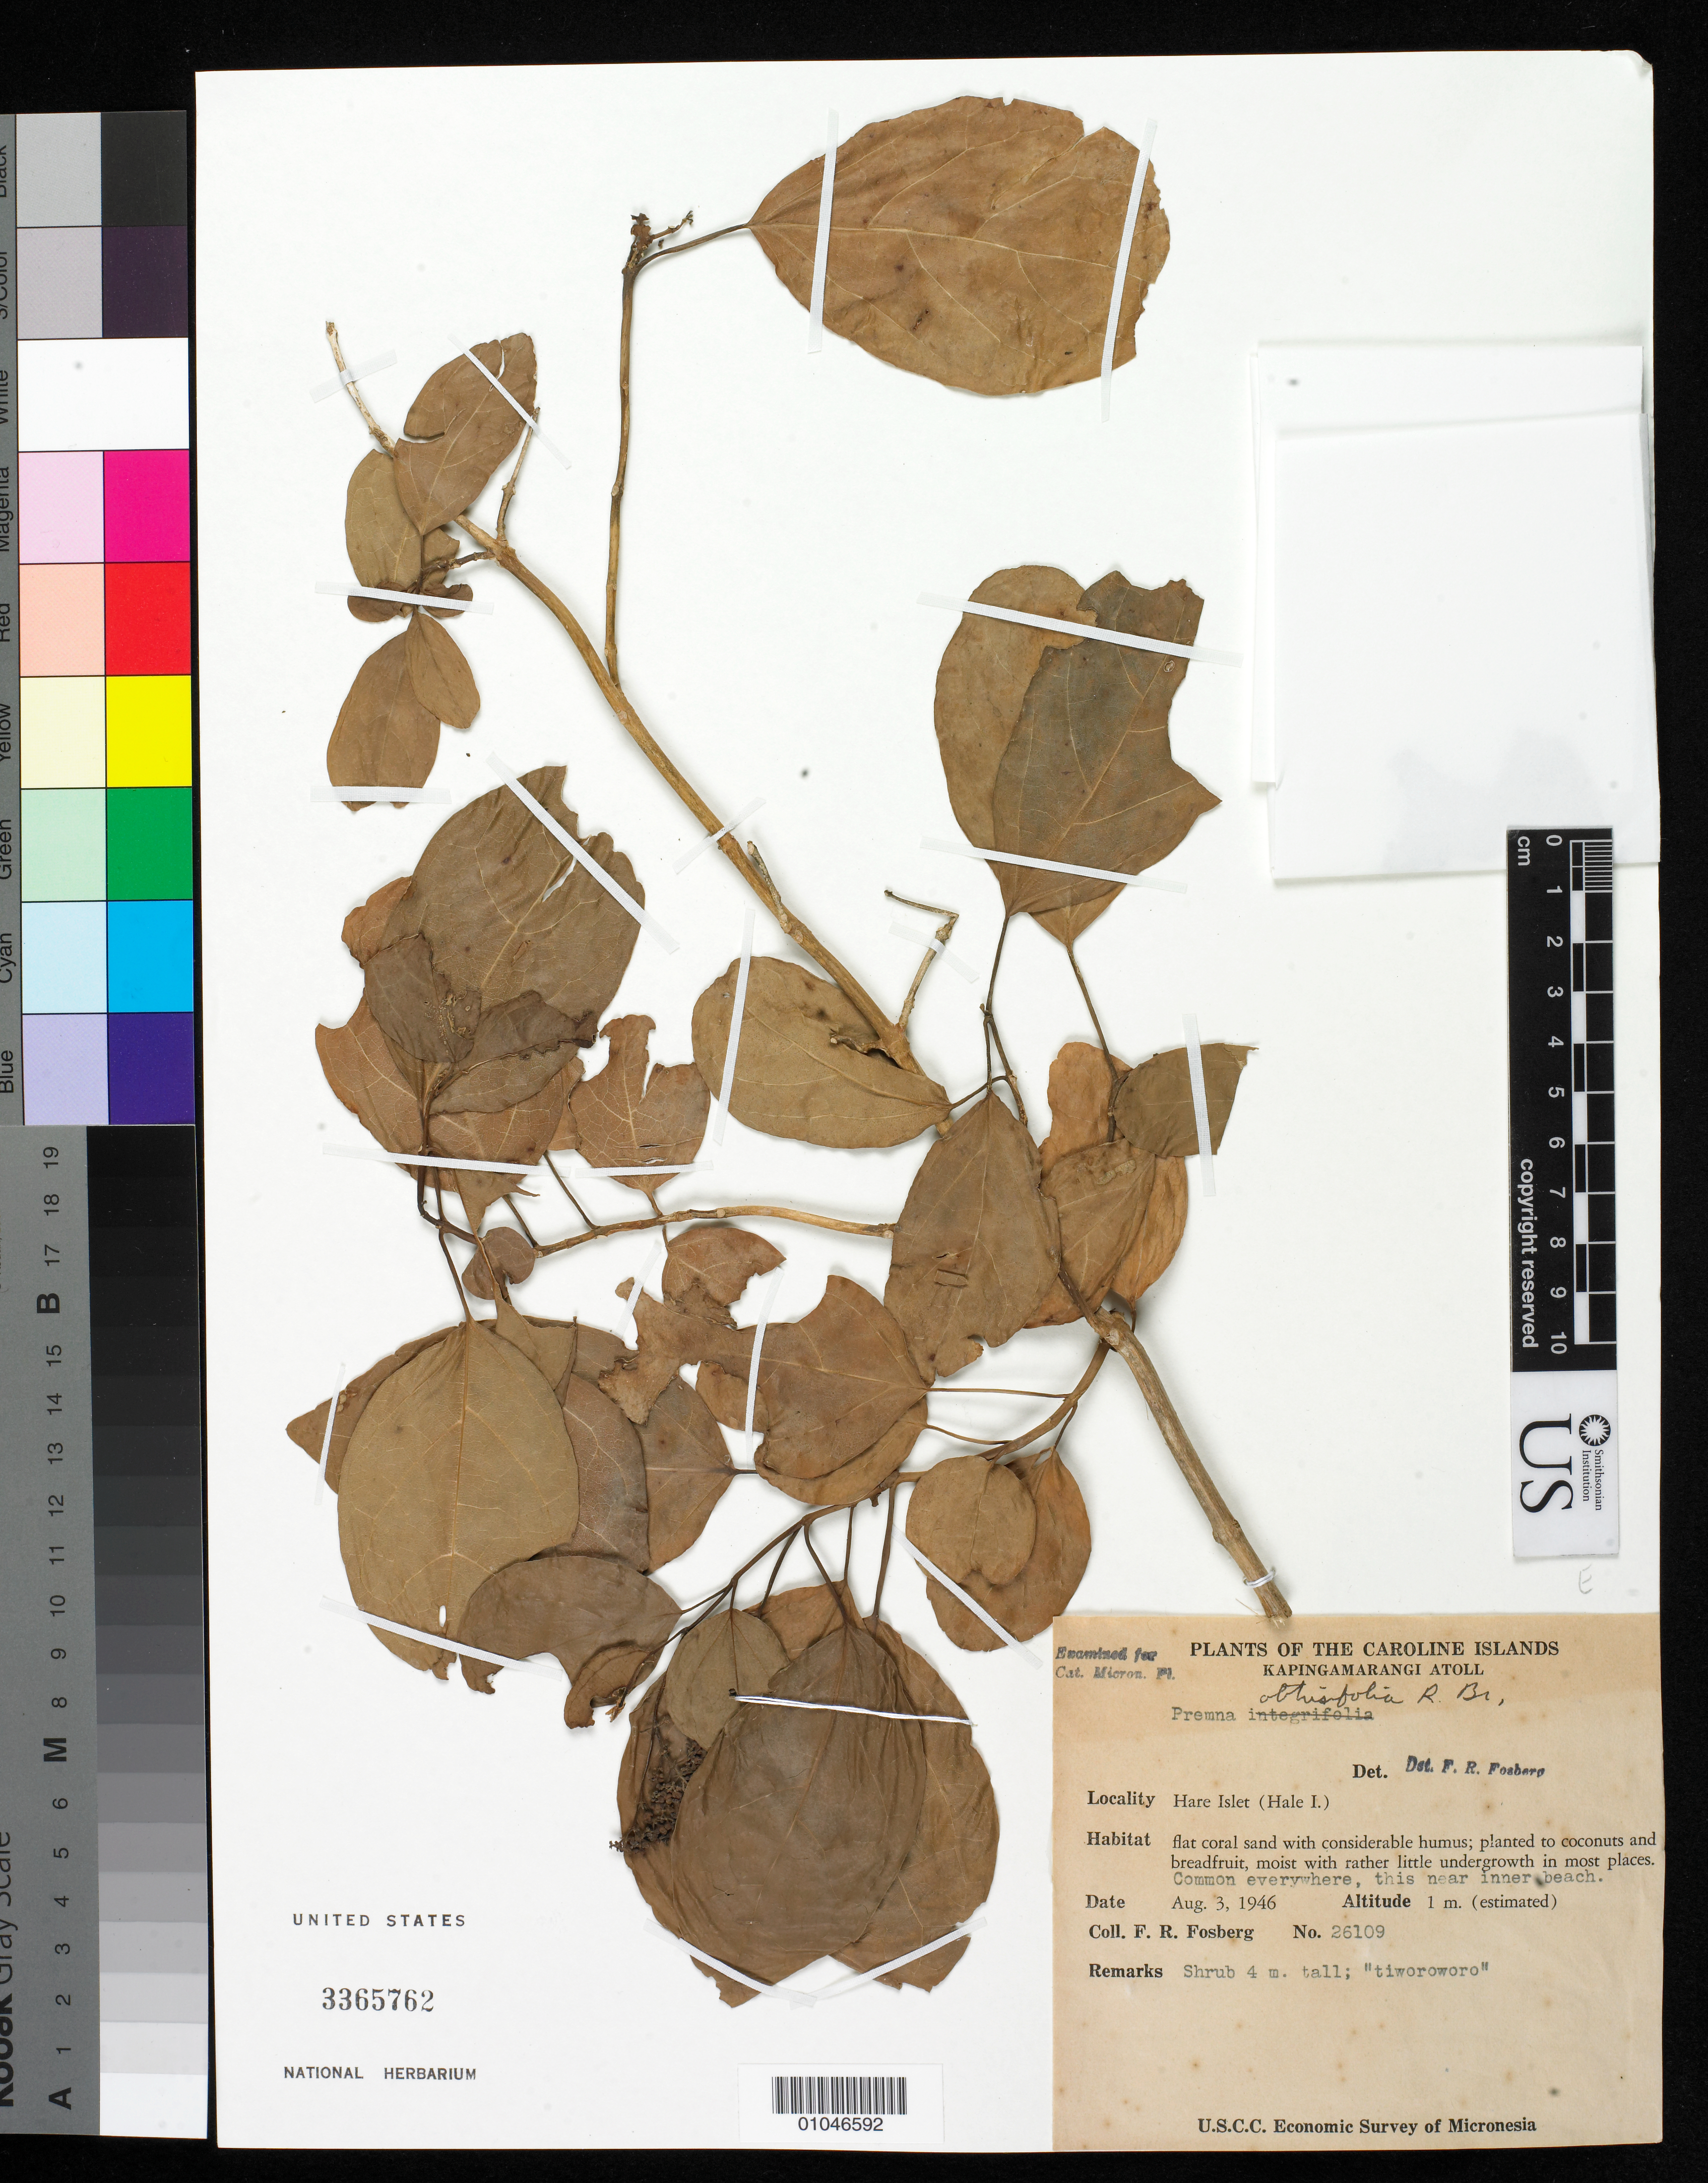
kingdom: Plantae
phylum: Tracheophyta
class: Magnoliopsida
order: Lamiales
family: Lamiaceae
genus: Premna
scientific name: Premna obtusifolia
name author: R. Br.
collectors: F. R. Fosberg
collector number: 26109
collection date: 1946-08-03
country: Micronesia, Federated States of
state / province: Pohnpei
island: Kapingamarangi Atoll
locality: Hare Islet (Hale I.), Kapingamarangi Atoll, Caroline Islands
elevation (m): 1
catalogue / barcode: US 3365762